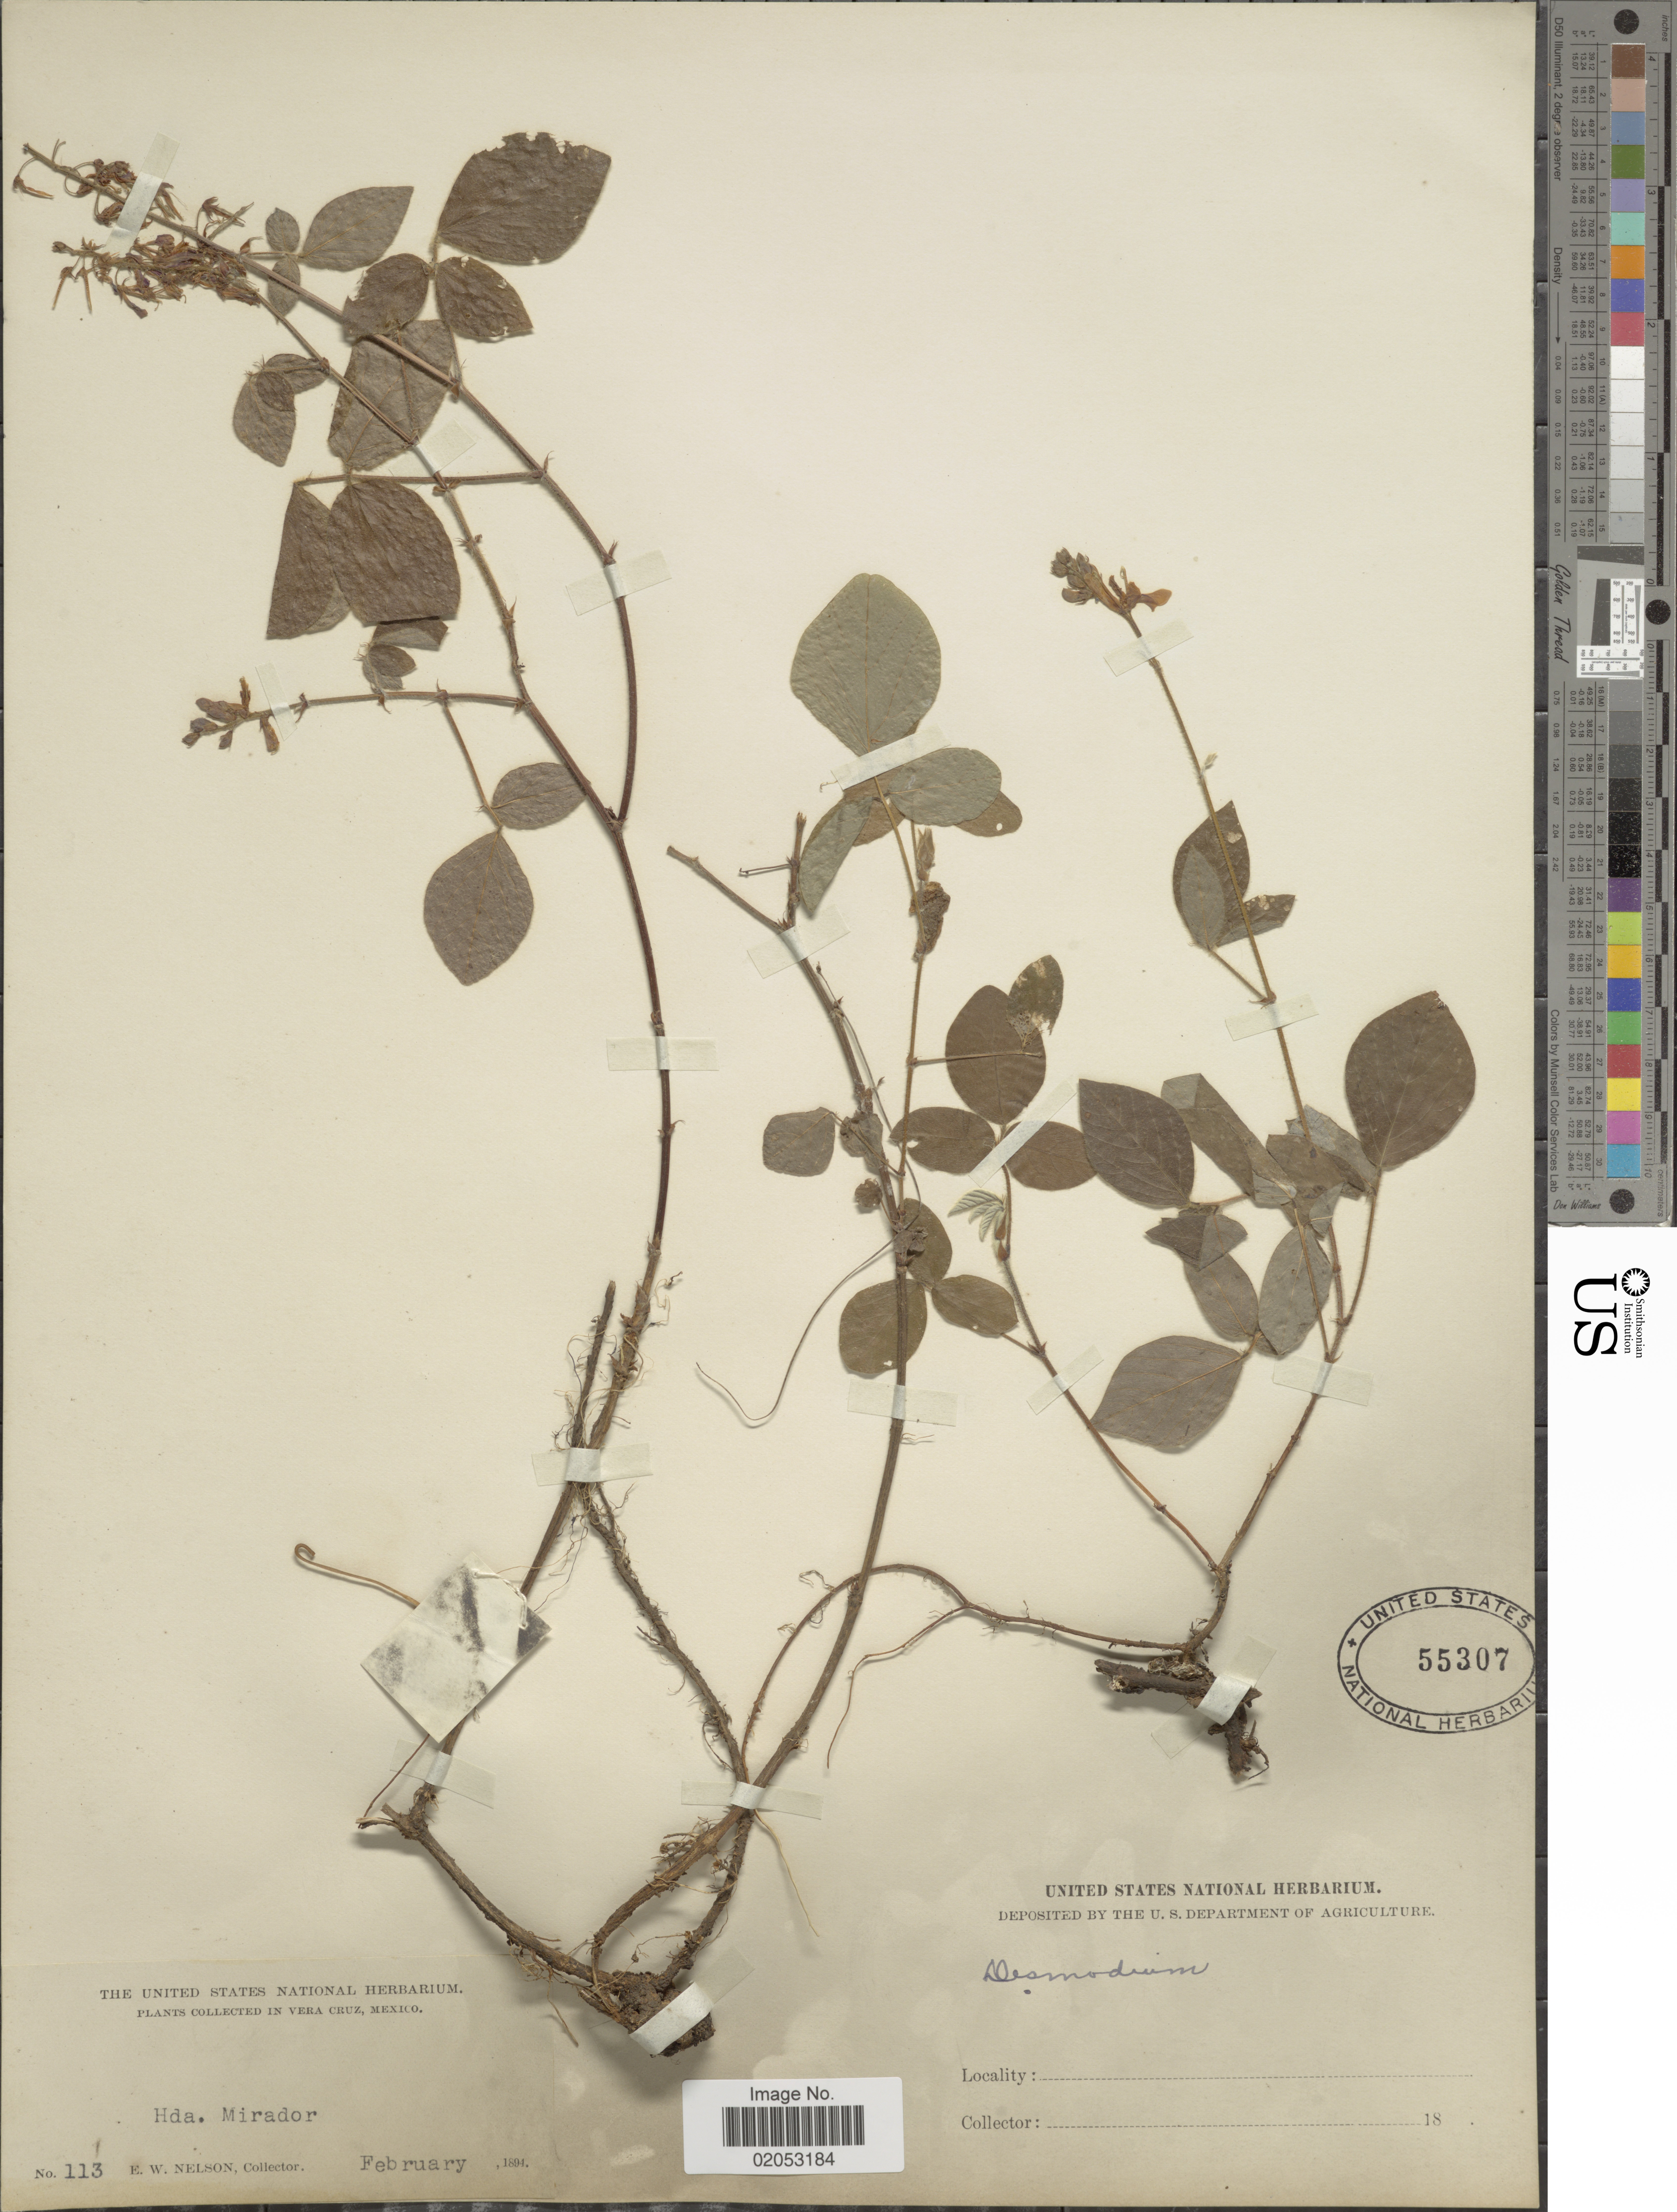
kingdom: Plantae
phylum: Tracheophyta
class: Magnoliopsida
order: Fabales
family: Fabaceae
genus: Desmodium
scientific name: Desmodium sp.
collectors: E. W. Nelson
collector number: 113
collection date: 1894-02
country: Mexico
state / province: Veracruz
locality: Vera Cruz, Hda. Mirador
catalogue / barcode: US 55307